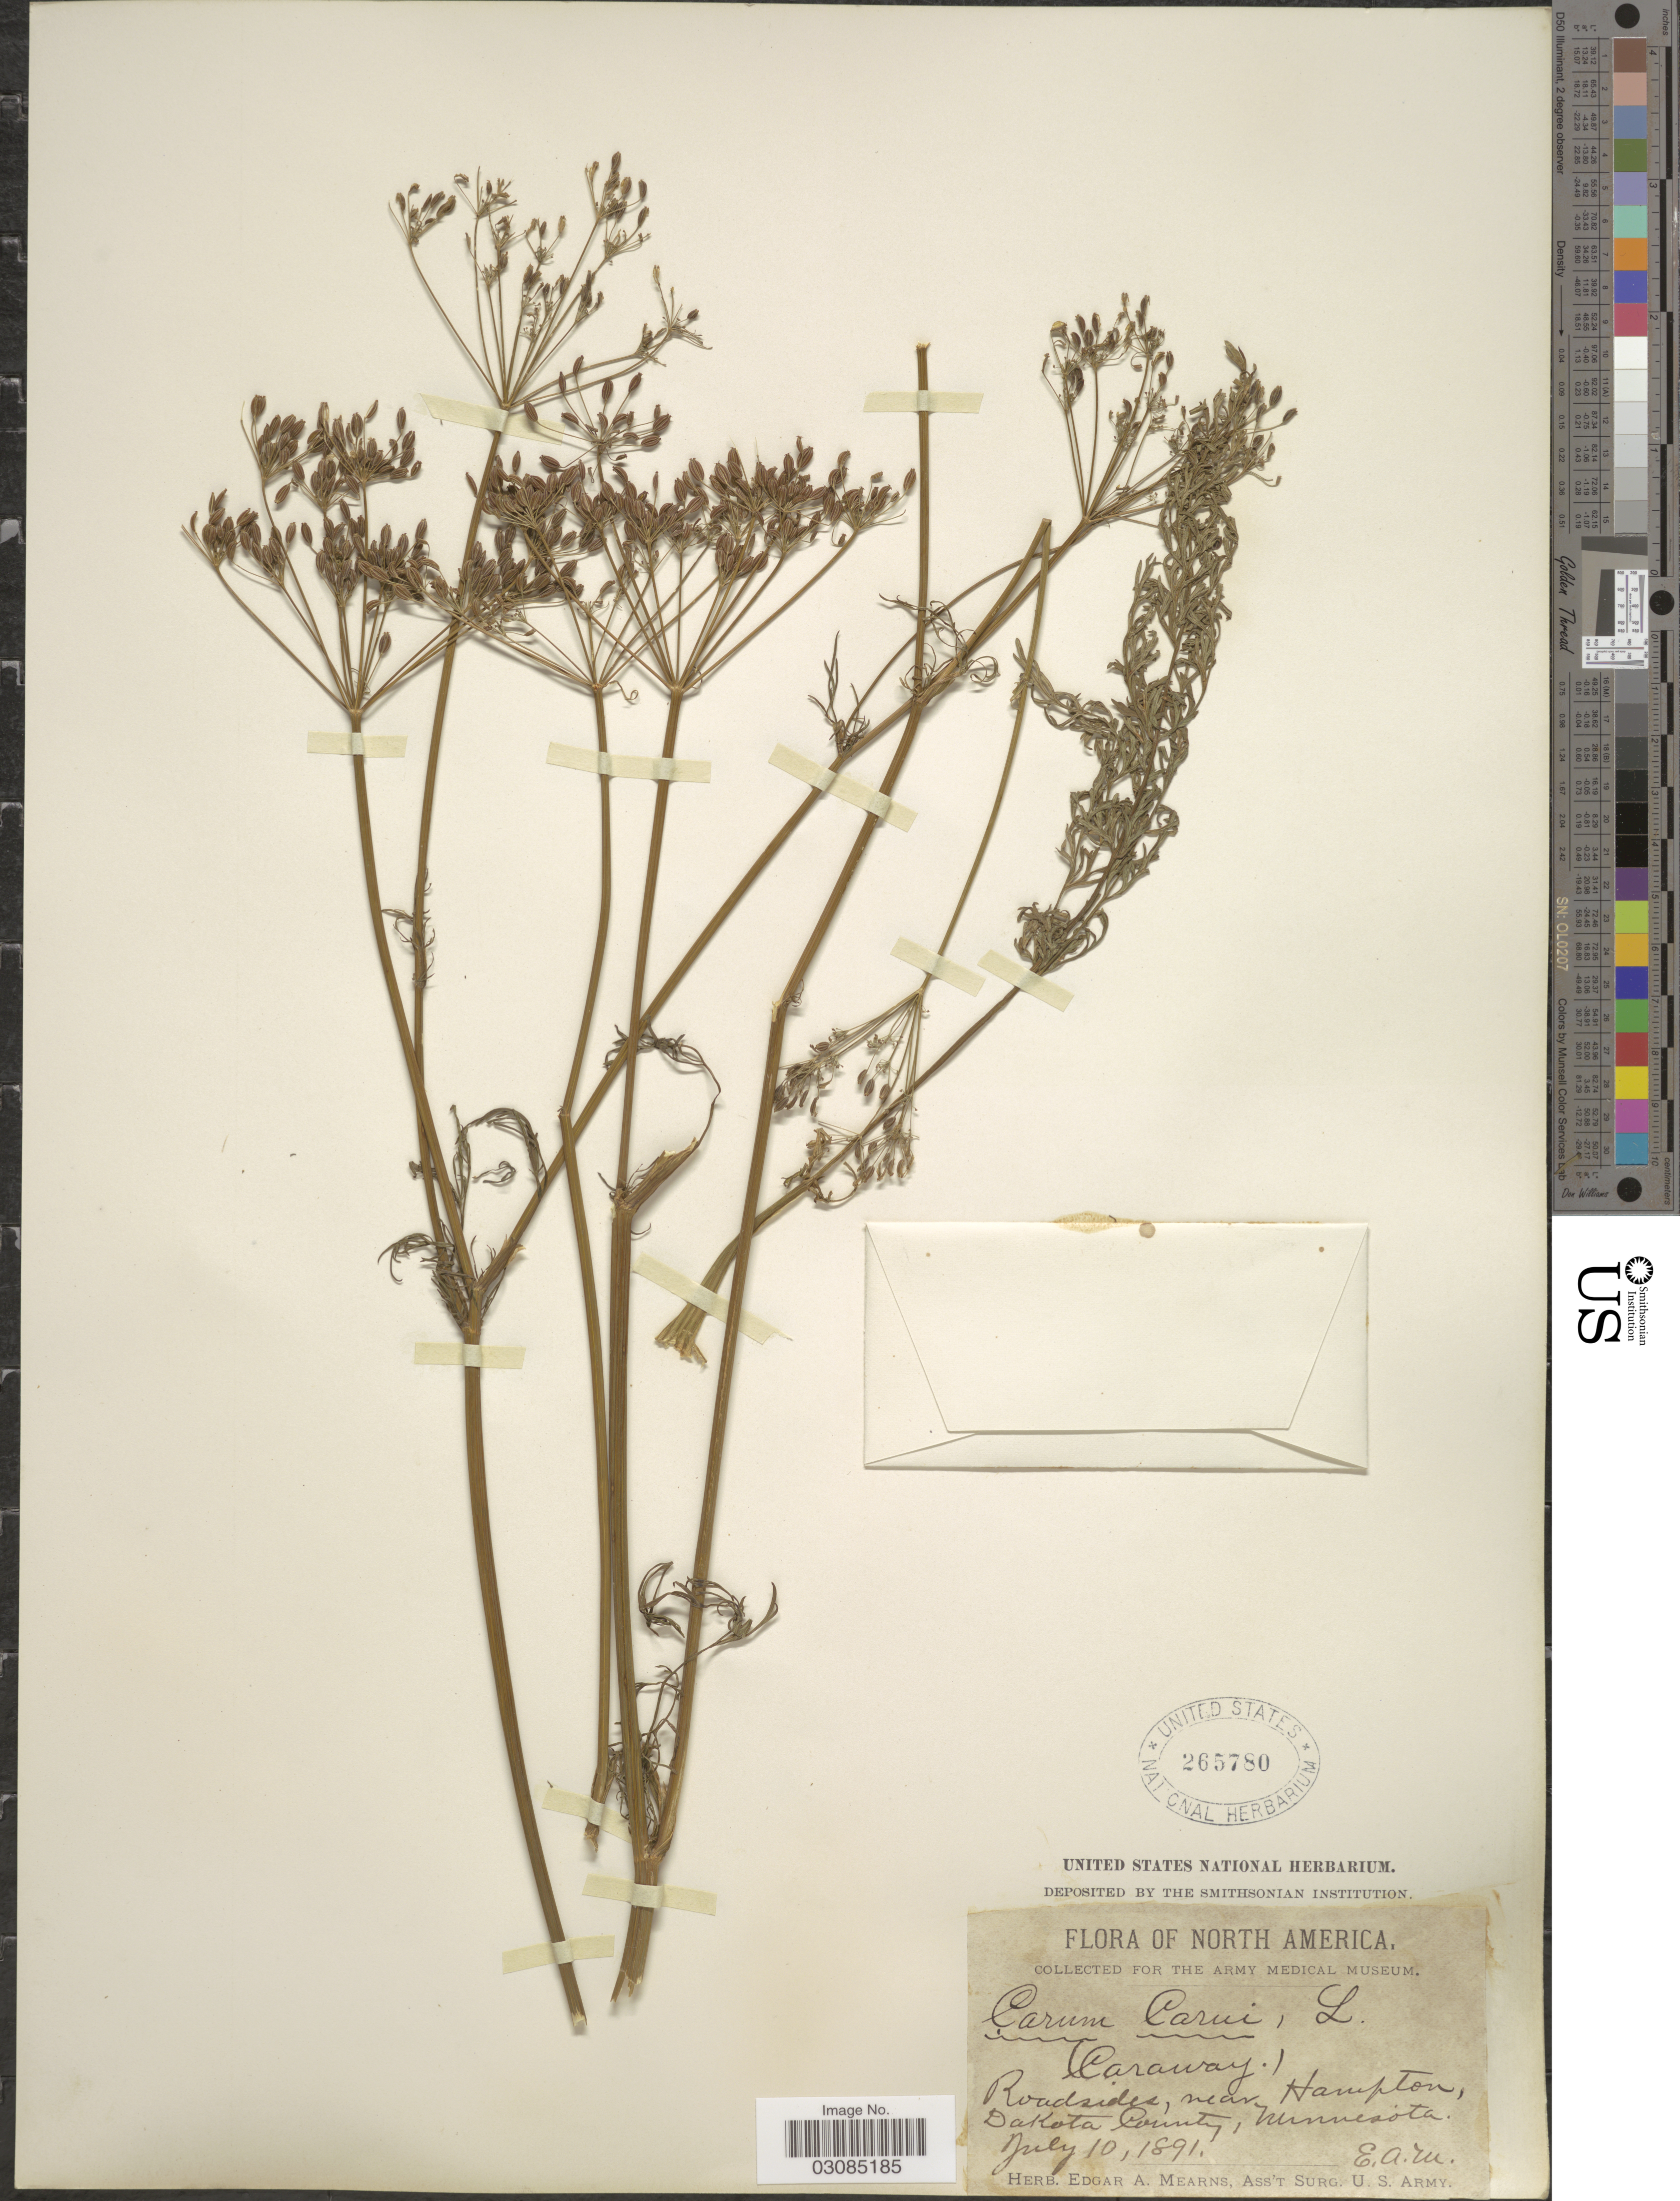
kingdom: Plantae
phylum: Tracheophyta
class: Magnoliopsida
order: Apiales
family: Apiaceae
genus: Carum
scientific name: Carum carvi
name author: L.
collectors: E. A. Mearns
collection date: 1891-07-10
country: United States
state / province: Minnesota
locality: Roadside, near Hampton, Dakota County.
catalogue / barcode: US 265780